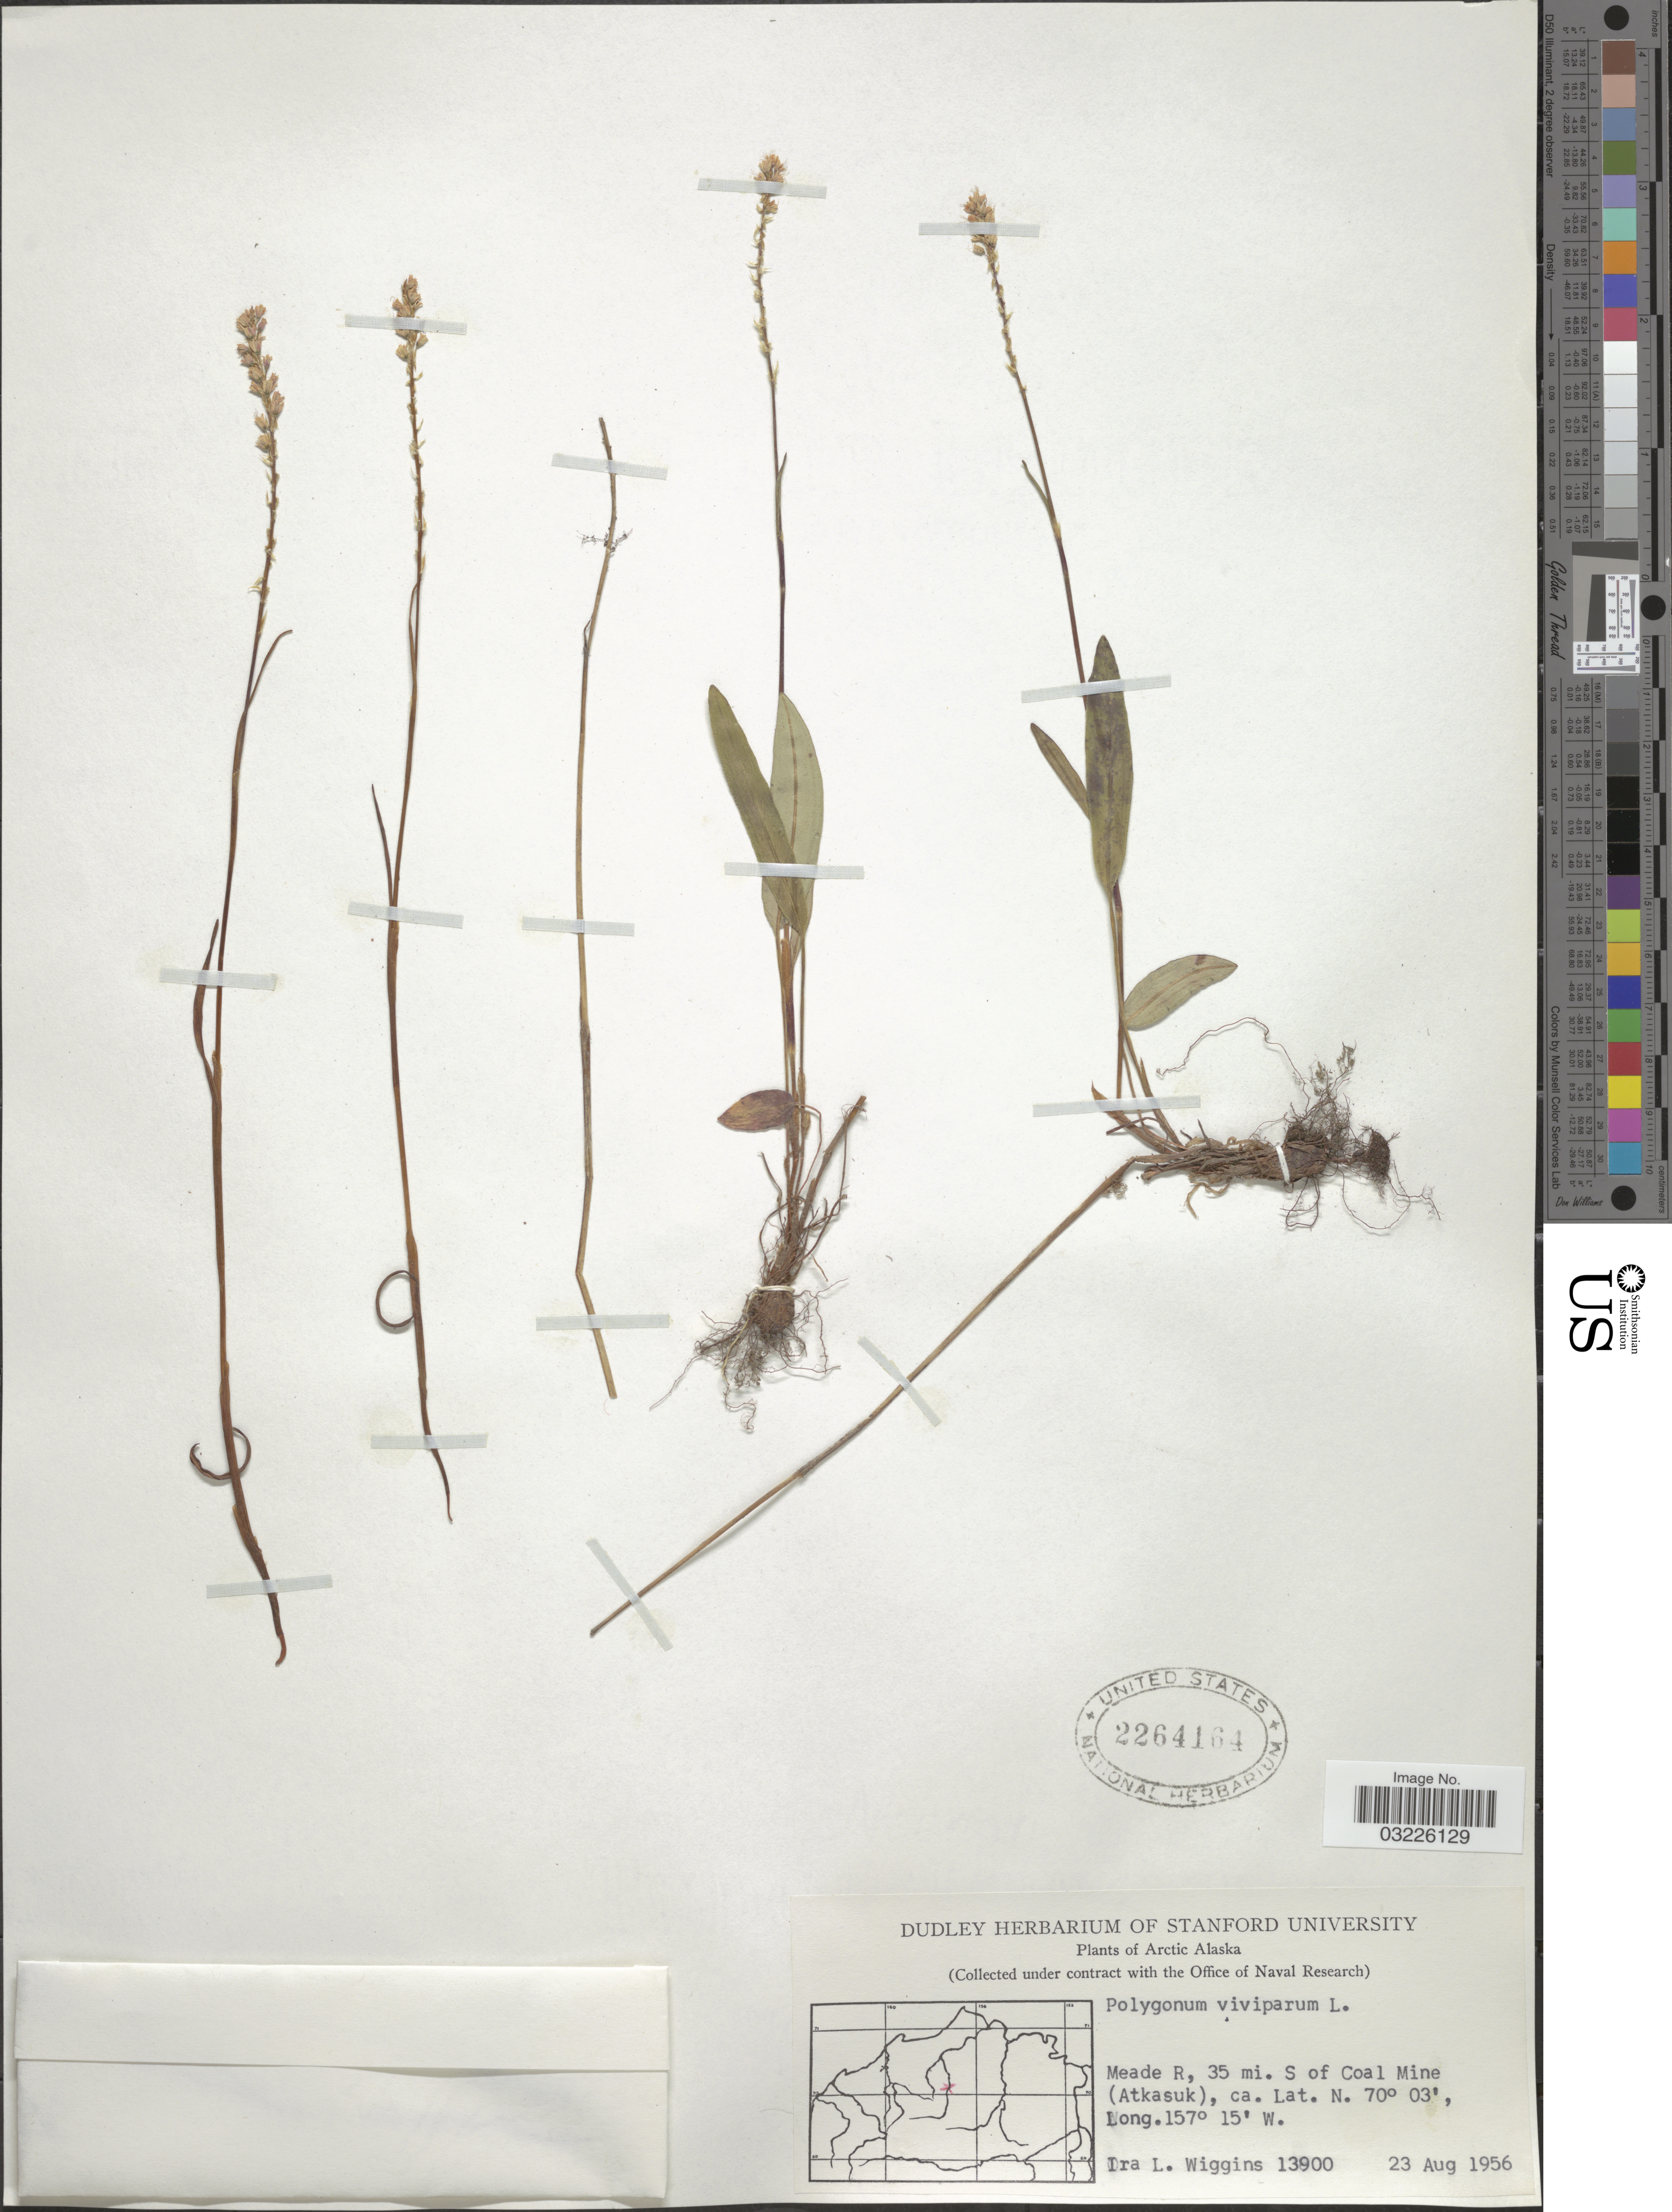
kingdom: Plantae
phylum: Tracheophyta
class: Magnoliopsida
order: Caryophyllales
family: Polygonaceae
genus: Bistorta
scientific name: Bistorta vivipara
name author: (L.) Delarbre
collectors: I. L. Wiggins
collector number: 13900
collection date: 1956-08-23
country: United States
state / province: Alaska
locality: Arctic Alaska. Meade R, 35 mi. S of Coal Mine (Atkasuk).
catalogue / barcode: US 2264164